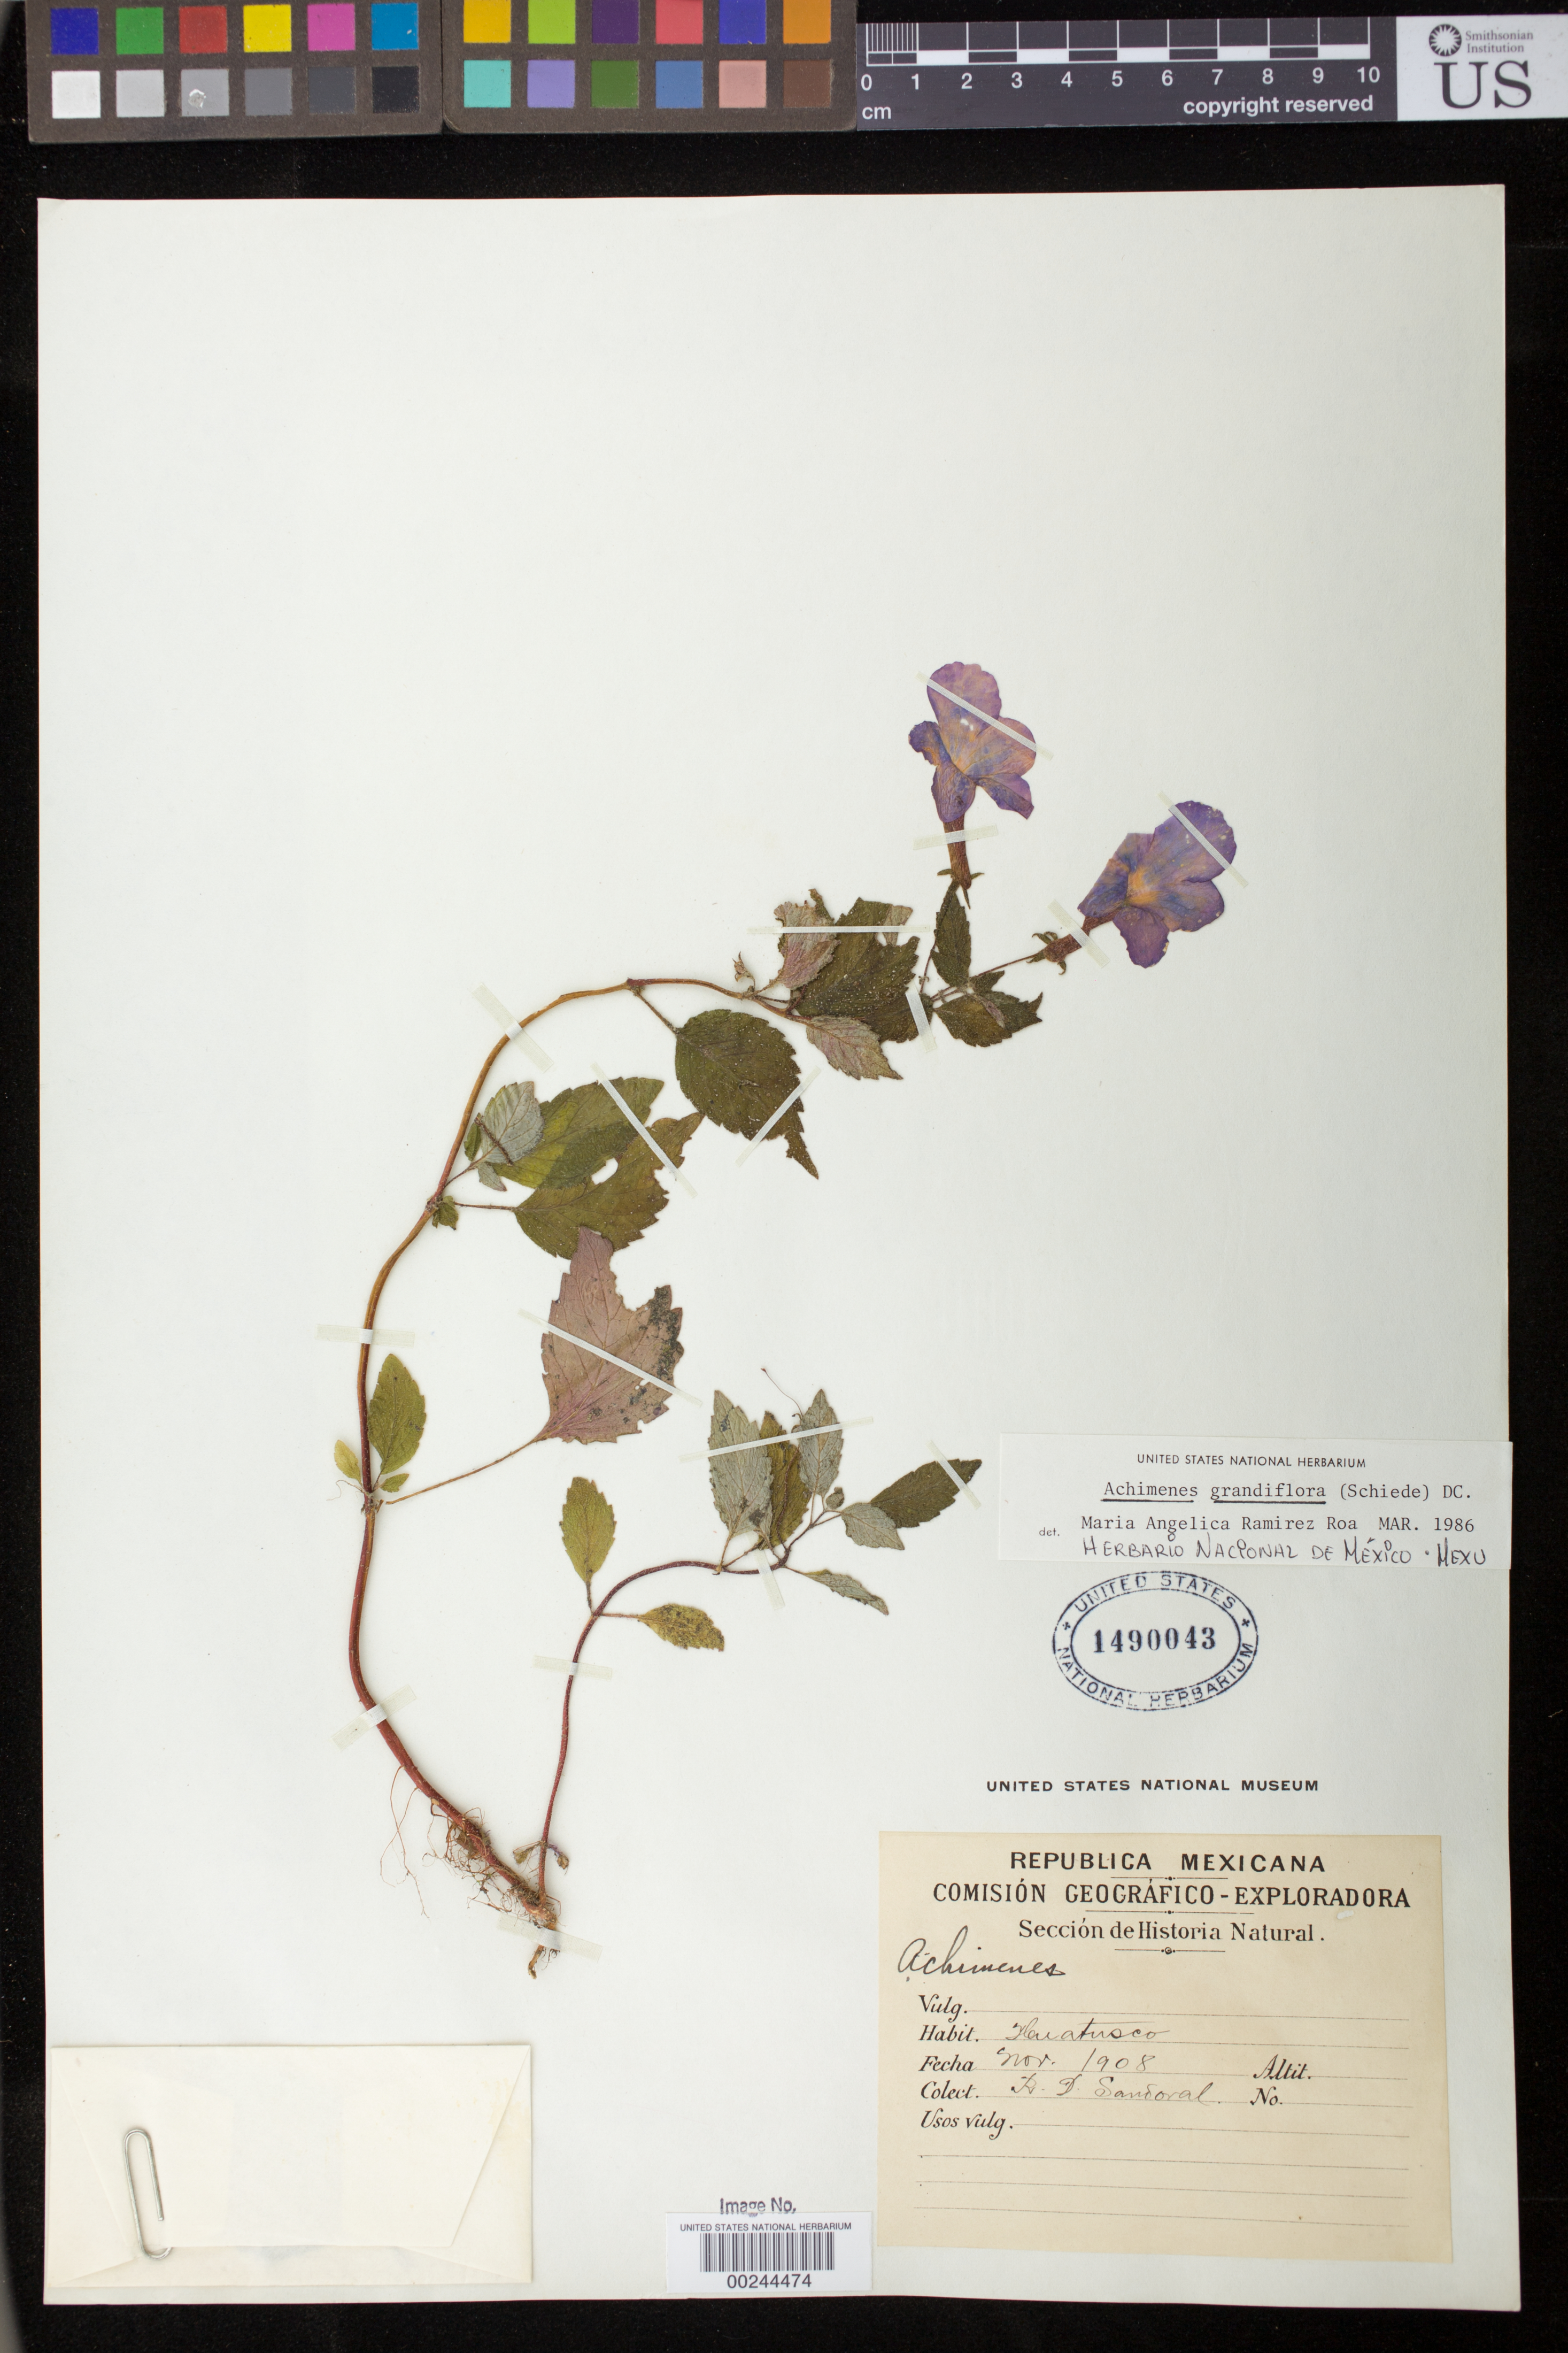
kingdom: Plantae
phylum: Tracheophyta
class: Magnoliopsida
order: Lamiales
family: Gesneriaceae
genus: Achimenes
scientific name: Achimenes grandiflora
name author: (Schiede) DC.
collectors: R. D. Sandoval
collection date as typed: Nov 1908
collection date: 1908-11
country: Mexico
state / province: Veracruz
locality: Huatusco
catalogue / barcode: US 1490043